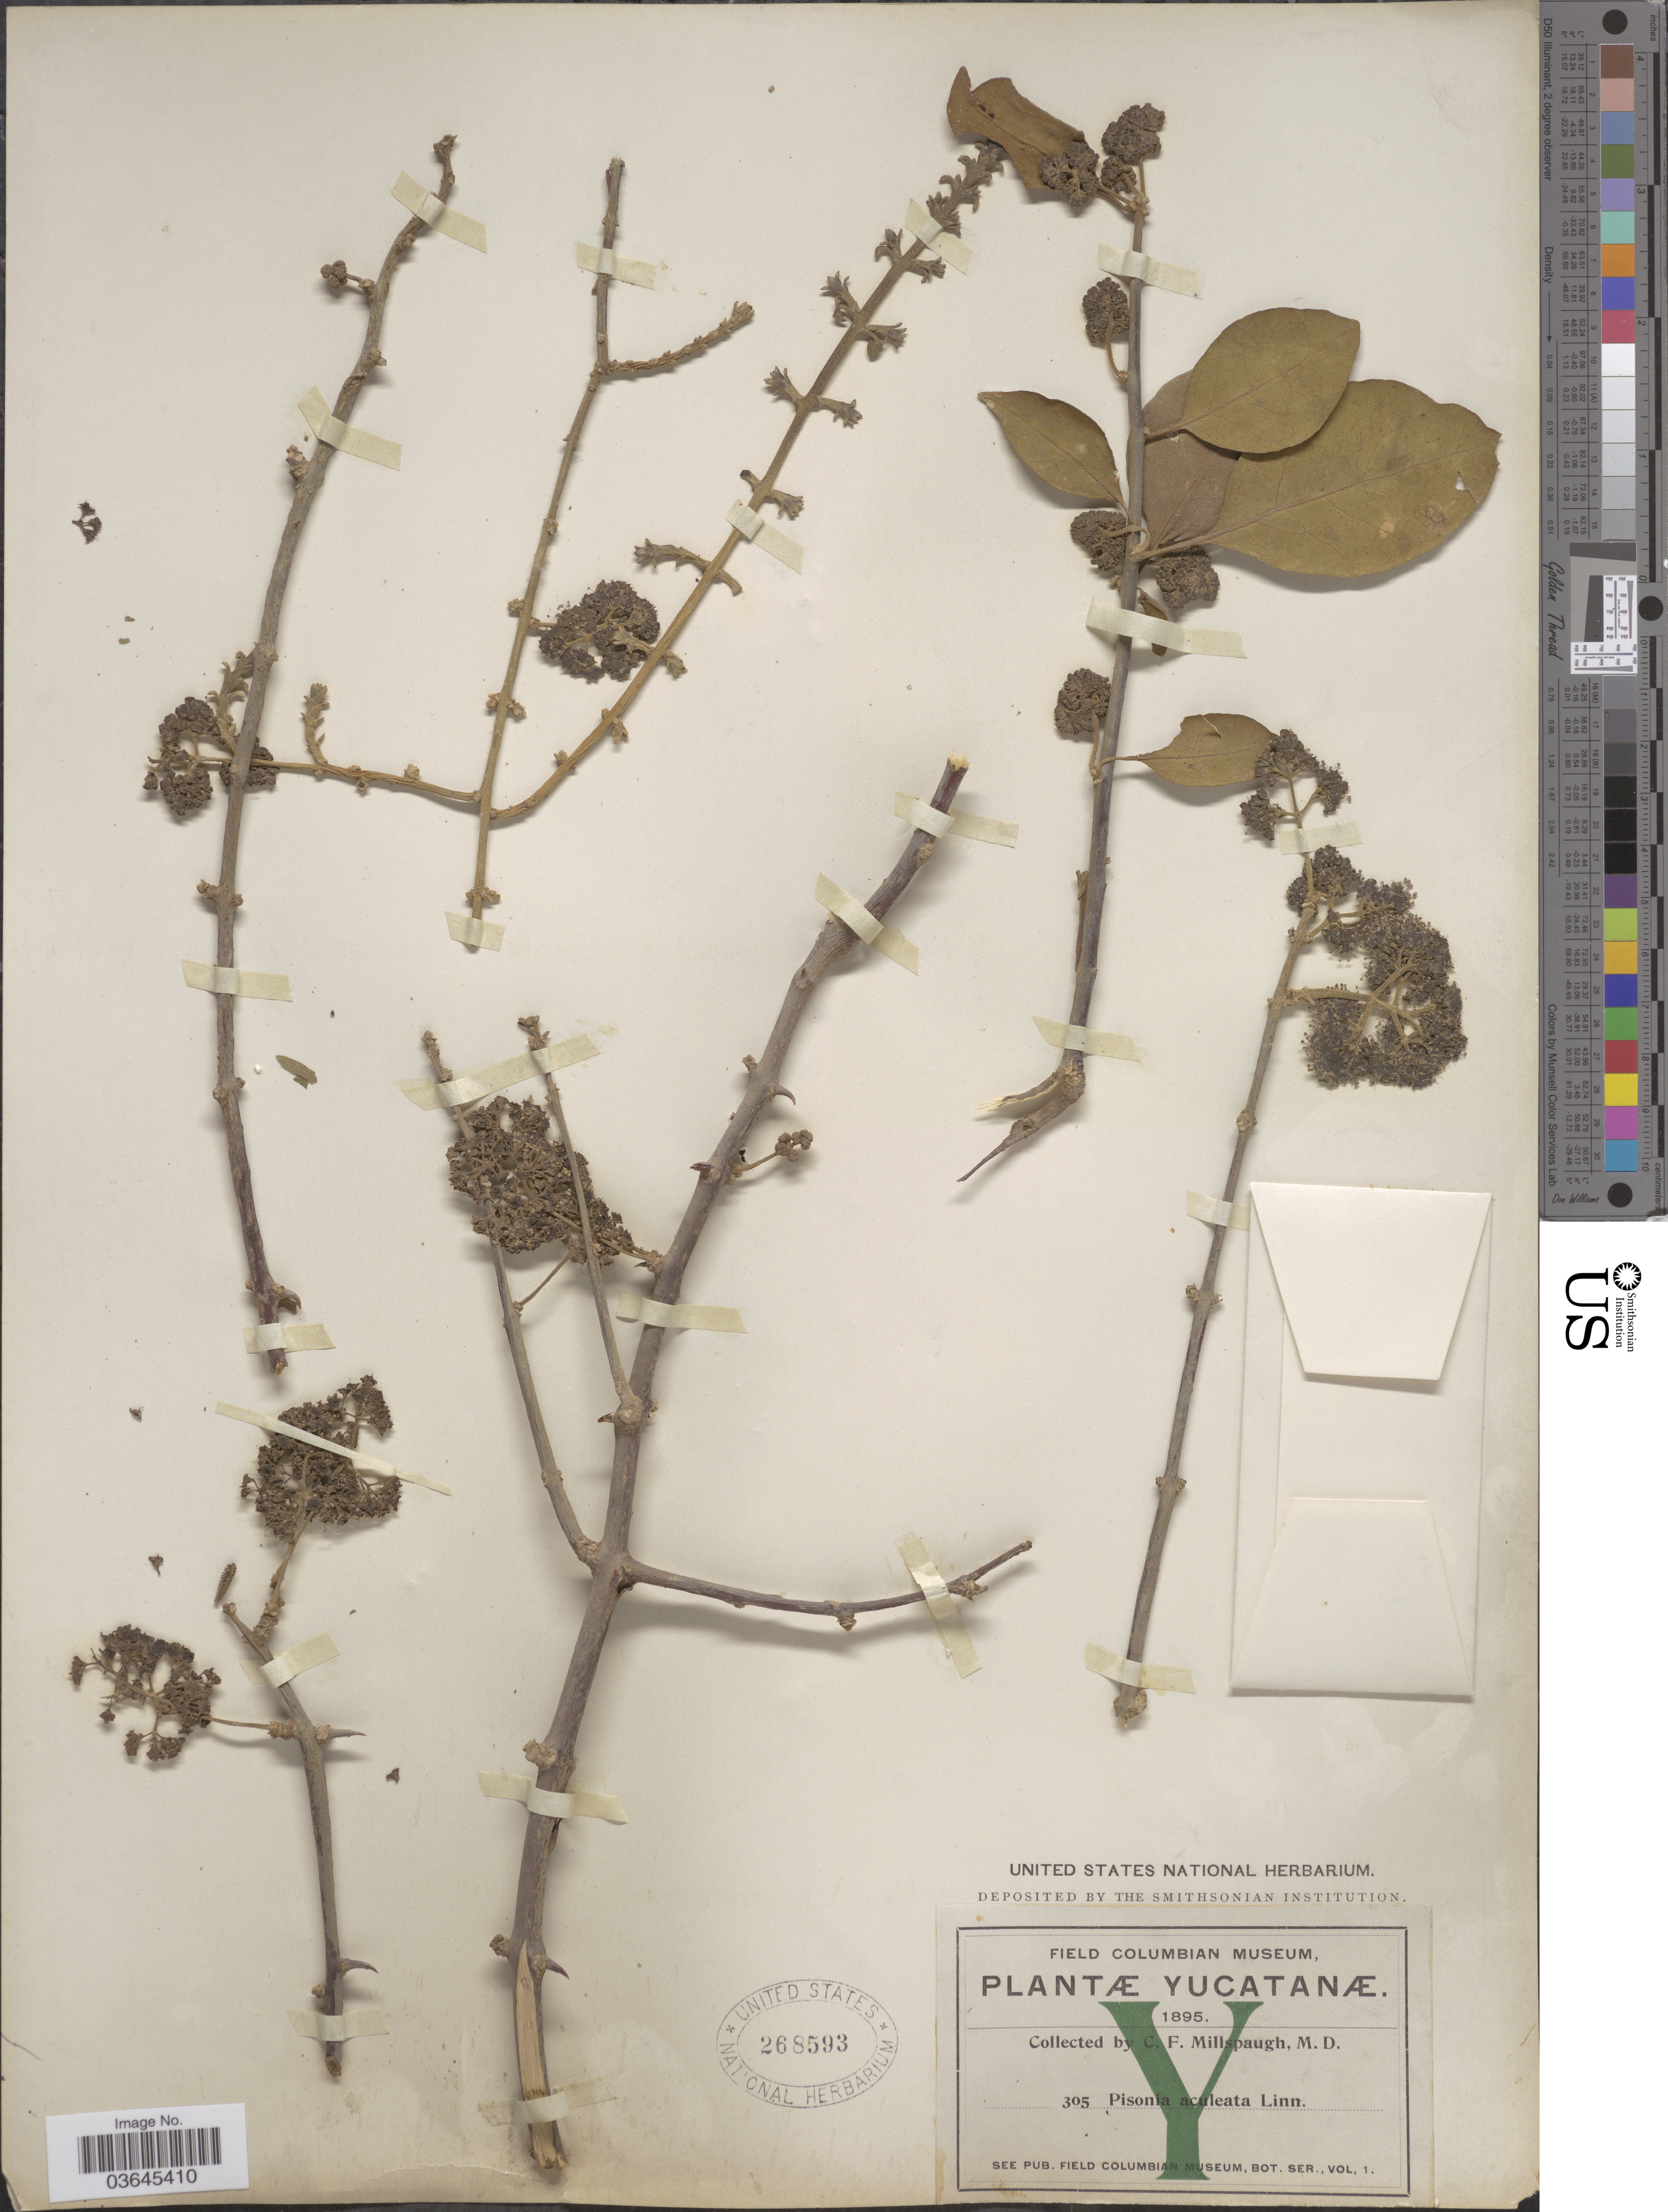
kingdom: Plantae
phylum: Tracheophyta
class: Magnoliopsida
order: Caryophyllales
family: Nyctaginaceae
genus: Pisonia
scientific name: Pisonia aculeata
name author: L.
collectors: C. F. Millspaugh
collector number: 305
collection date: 1895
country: Mexico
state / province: Yucatán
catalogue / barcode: US 268593